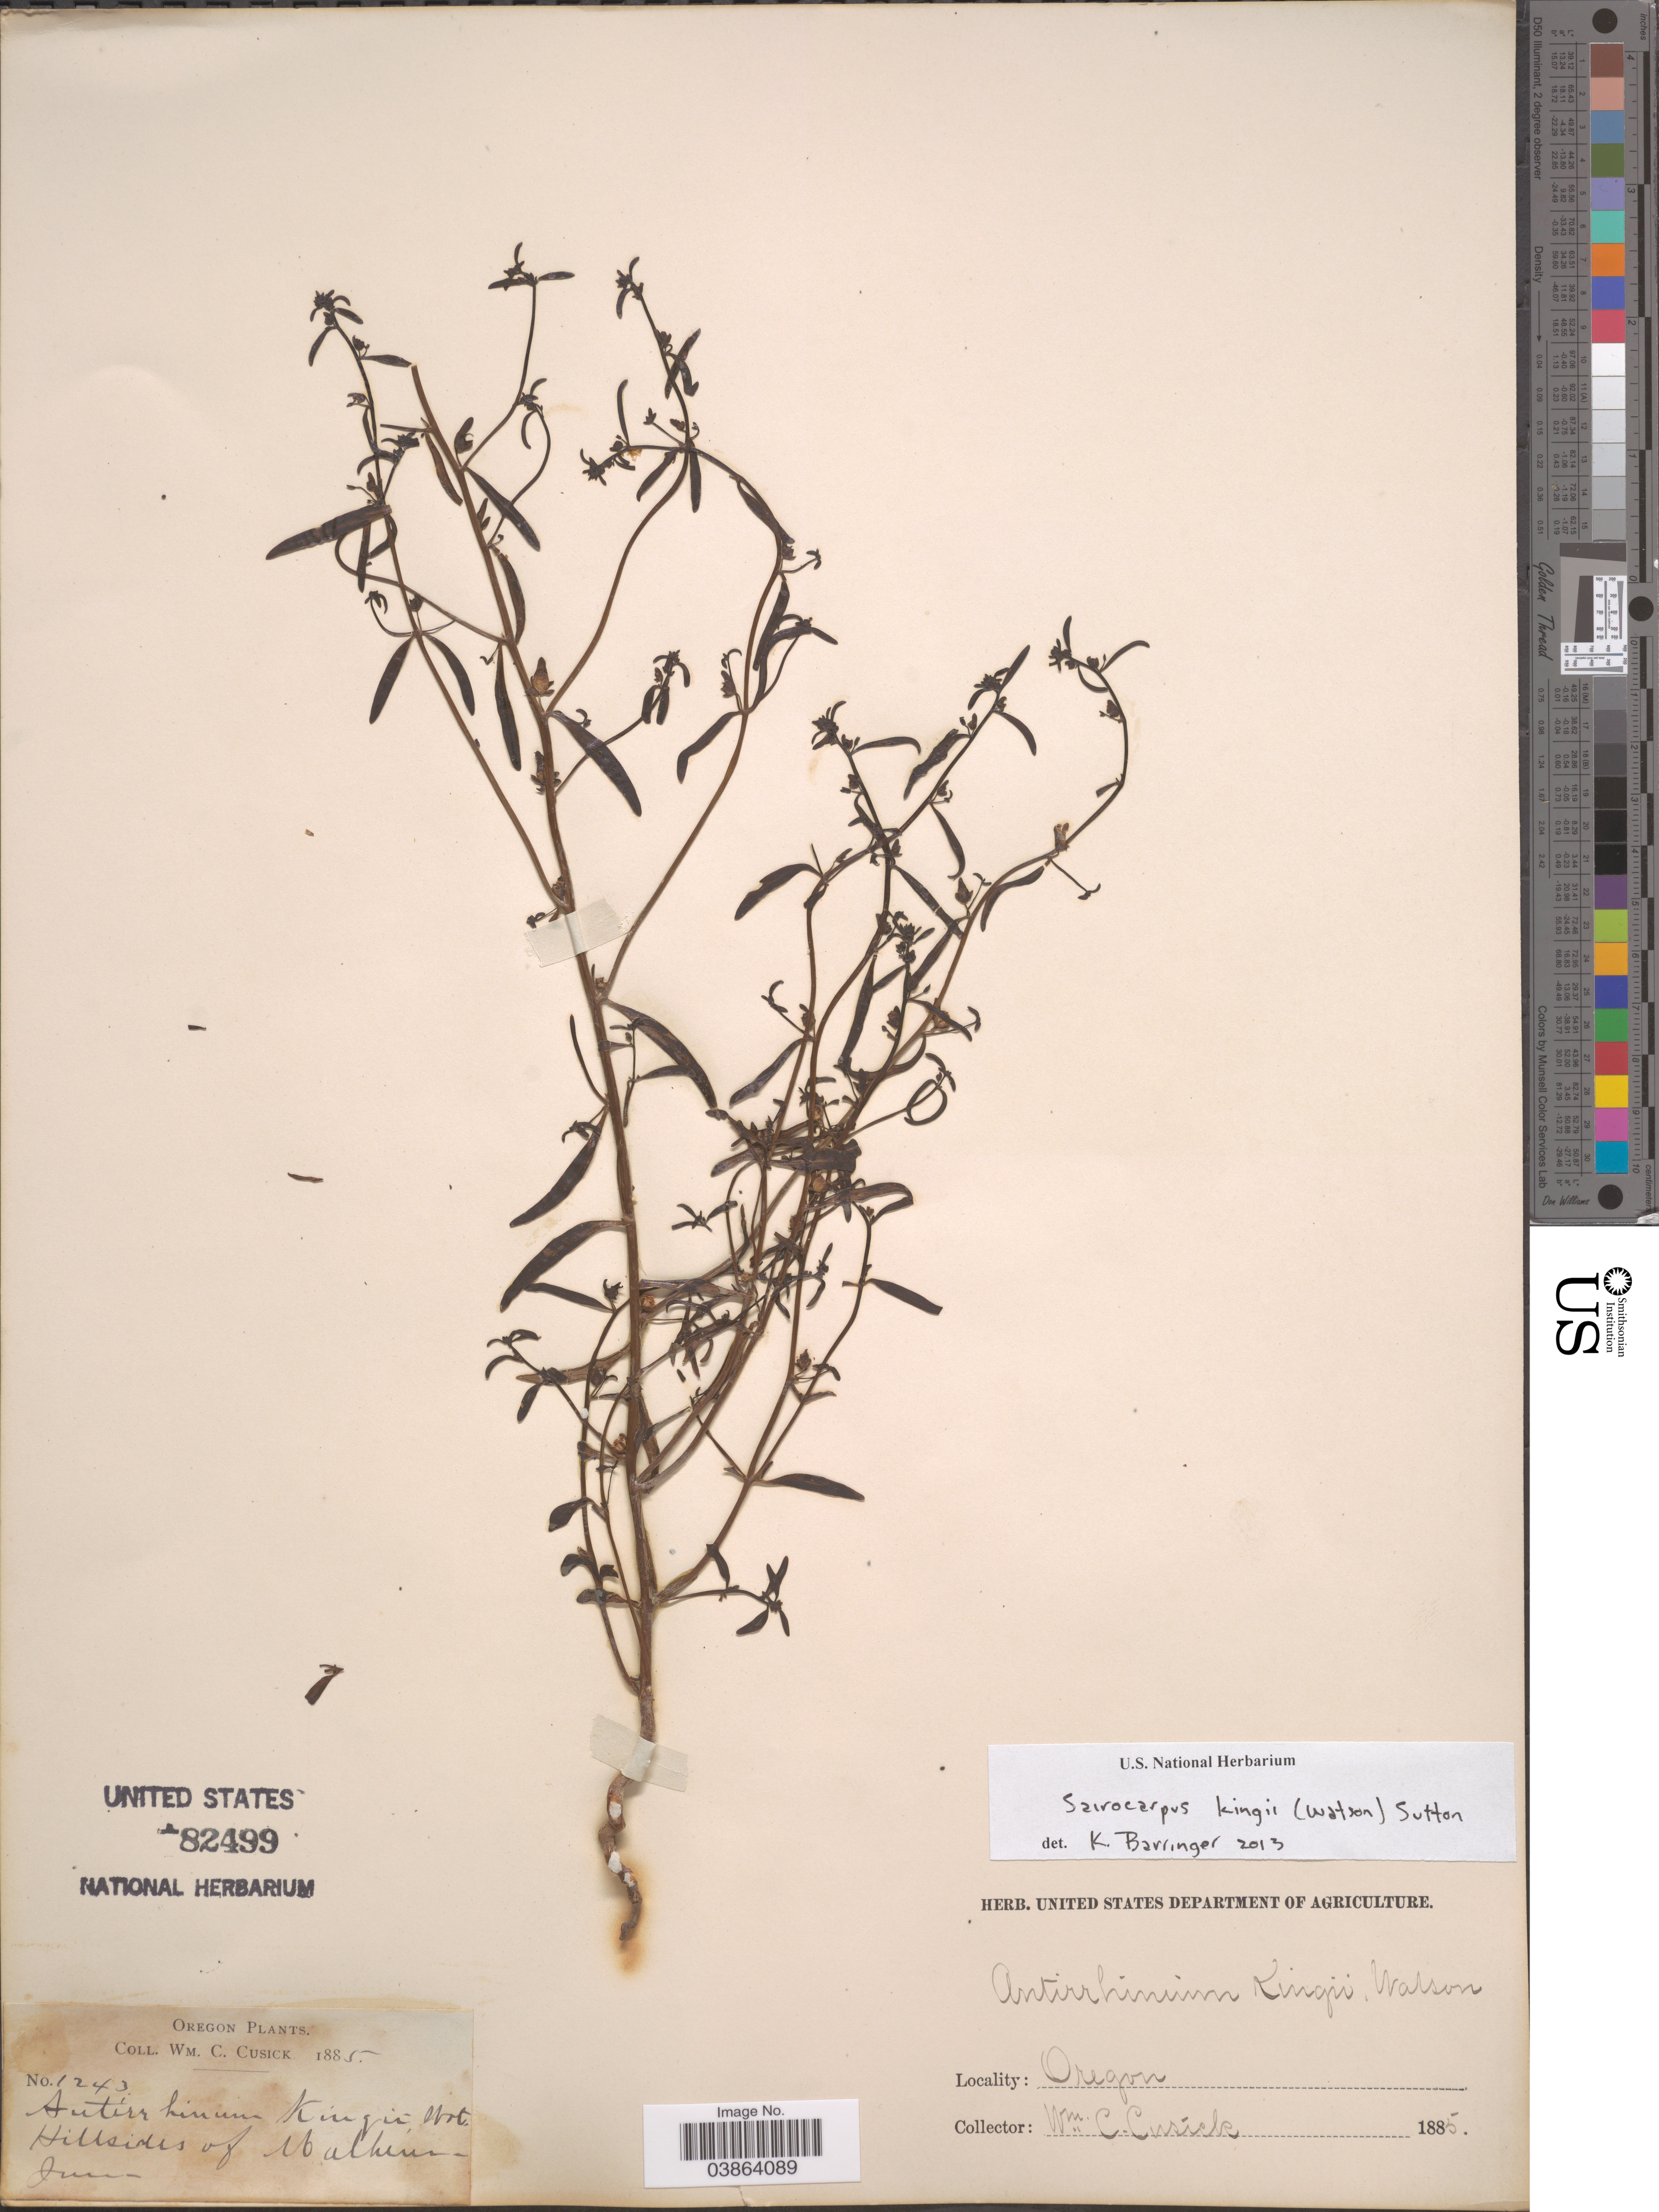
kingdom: Plantae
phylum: Tracheophyta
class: Magnoliopsida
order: Lamiales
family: Plantaginaceae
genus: Sairocarpus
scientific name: Sairocarpus kingii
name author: (S. Watson) D.A. Sutton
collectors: W. C. Cusick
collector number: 1243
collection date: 1885-06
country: United States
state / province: Oregon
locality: Hillsides of Malheur.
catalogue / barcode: US 82499